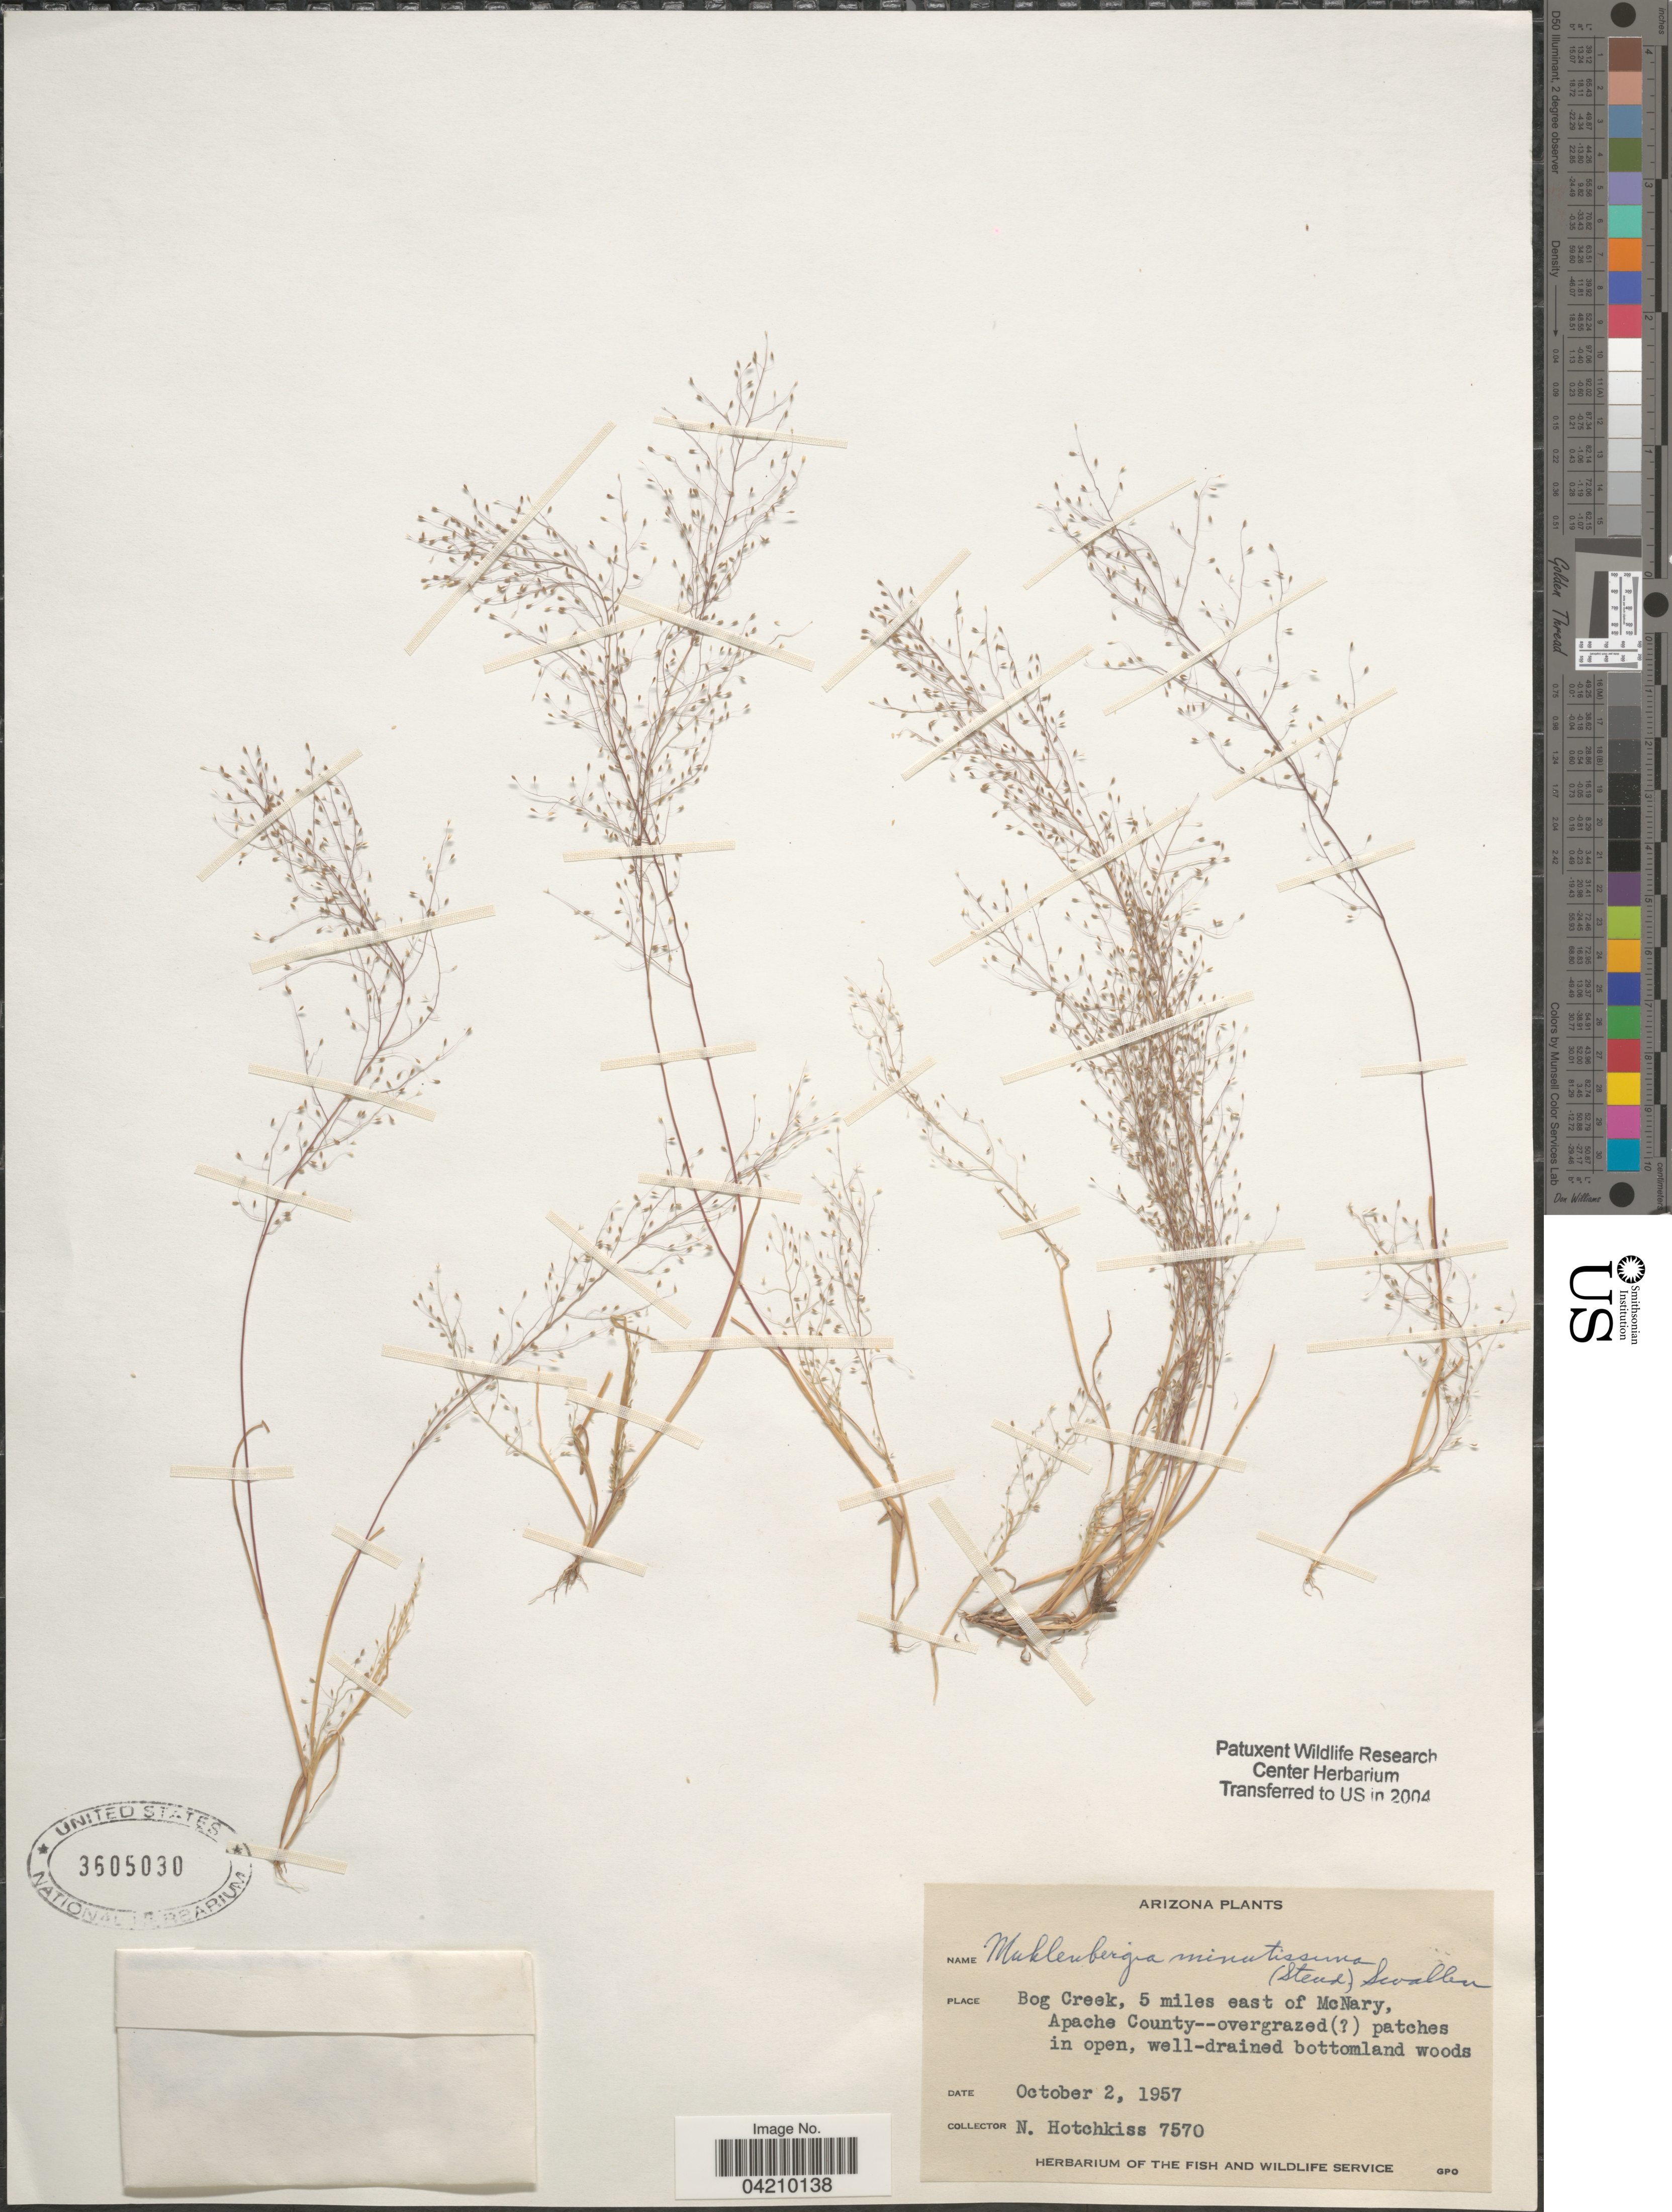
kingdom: Plantae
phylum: Tracheophyta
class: Liliopsida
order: Poales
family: Poaceae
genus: Muhlenbergia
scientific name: Muhlenbergia minutissima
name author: (Steud.) Swallen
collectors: N. Hotchkiss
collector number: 7570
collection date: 1957-10-02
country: United States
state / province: Arizona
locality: Bog Creek, 5 miles east of McNary, Apache County.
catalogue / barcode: US 3605030